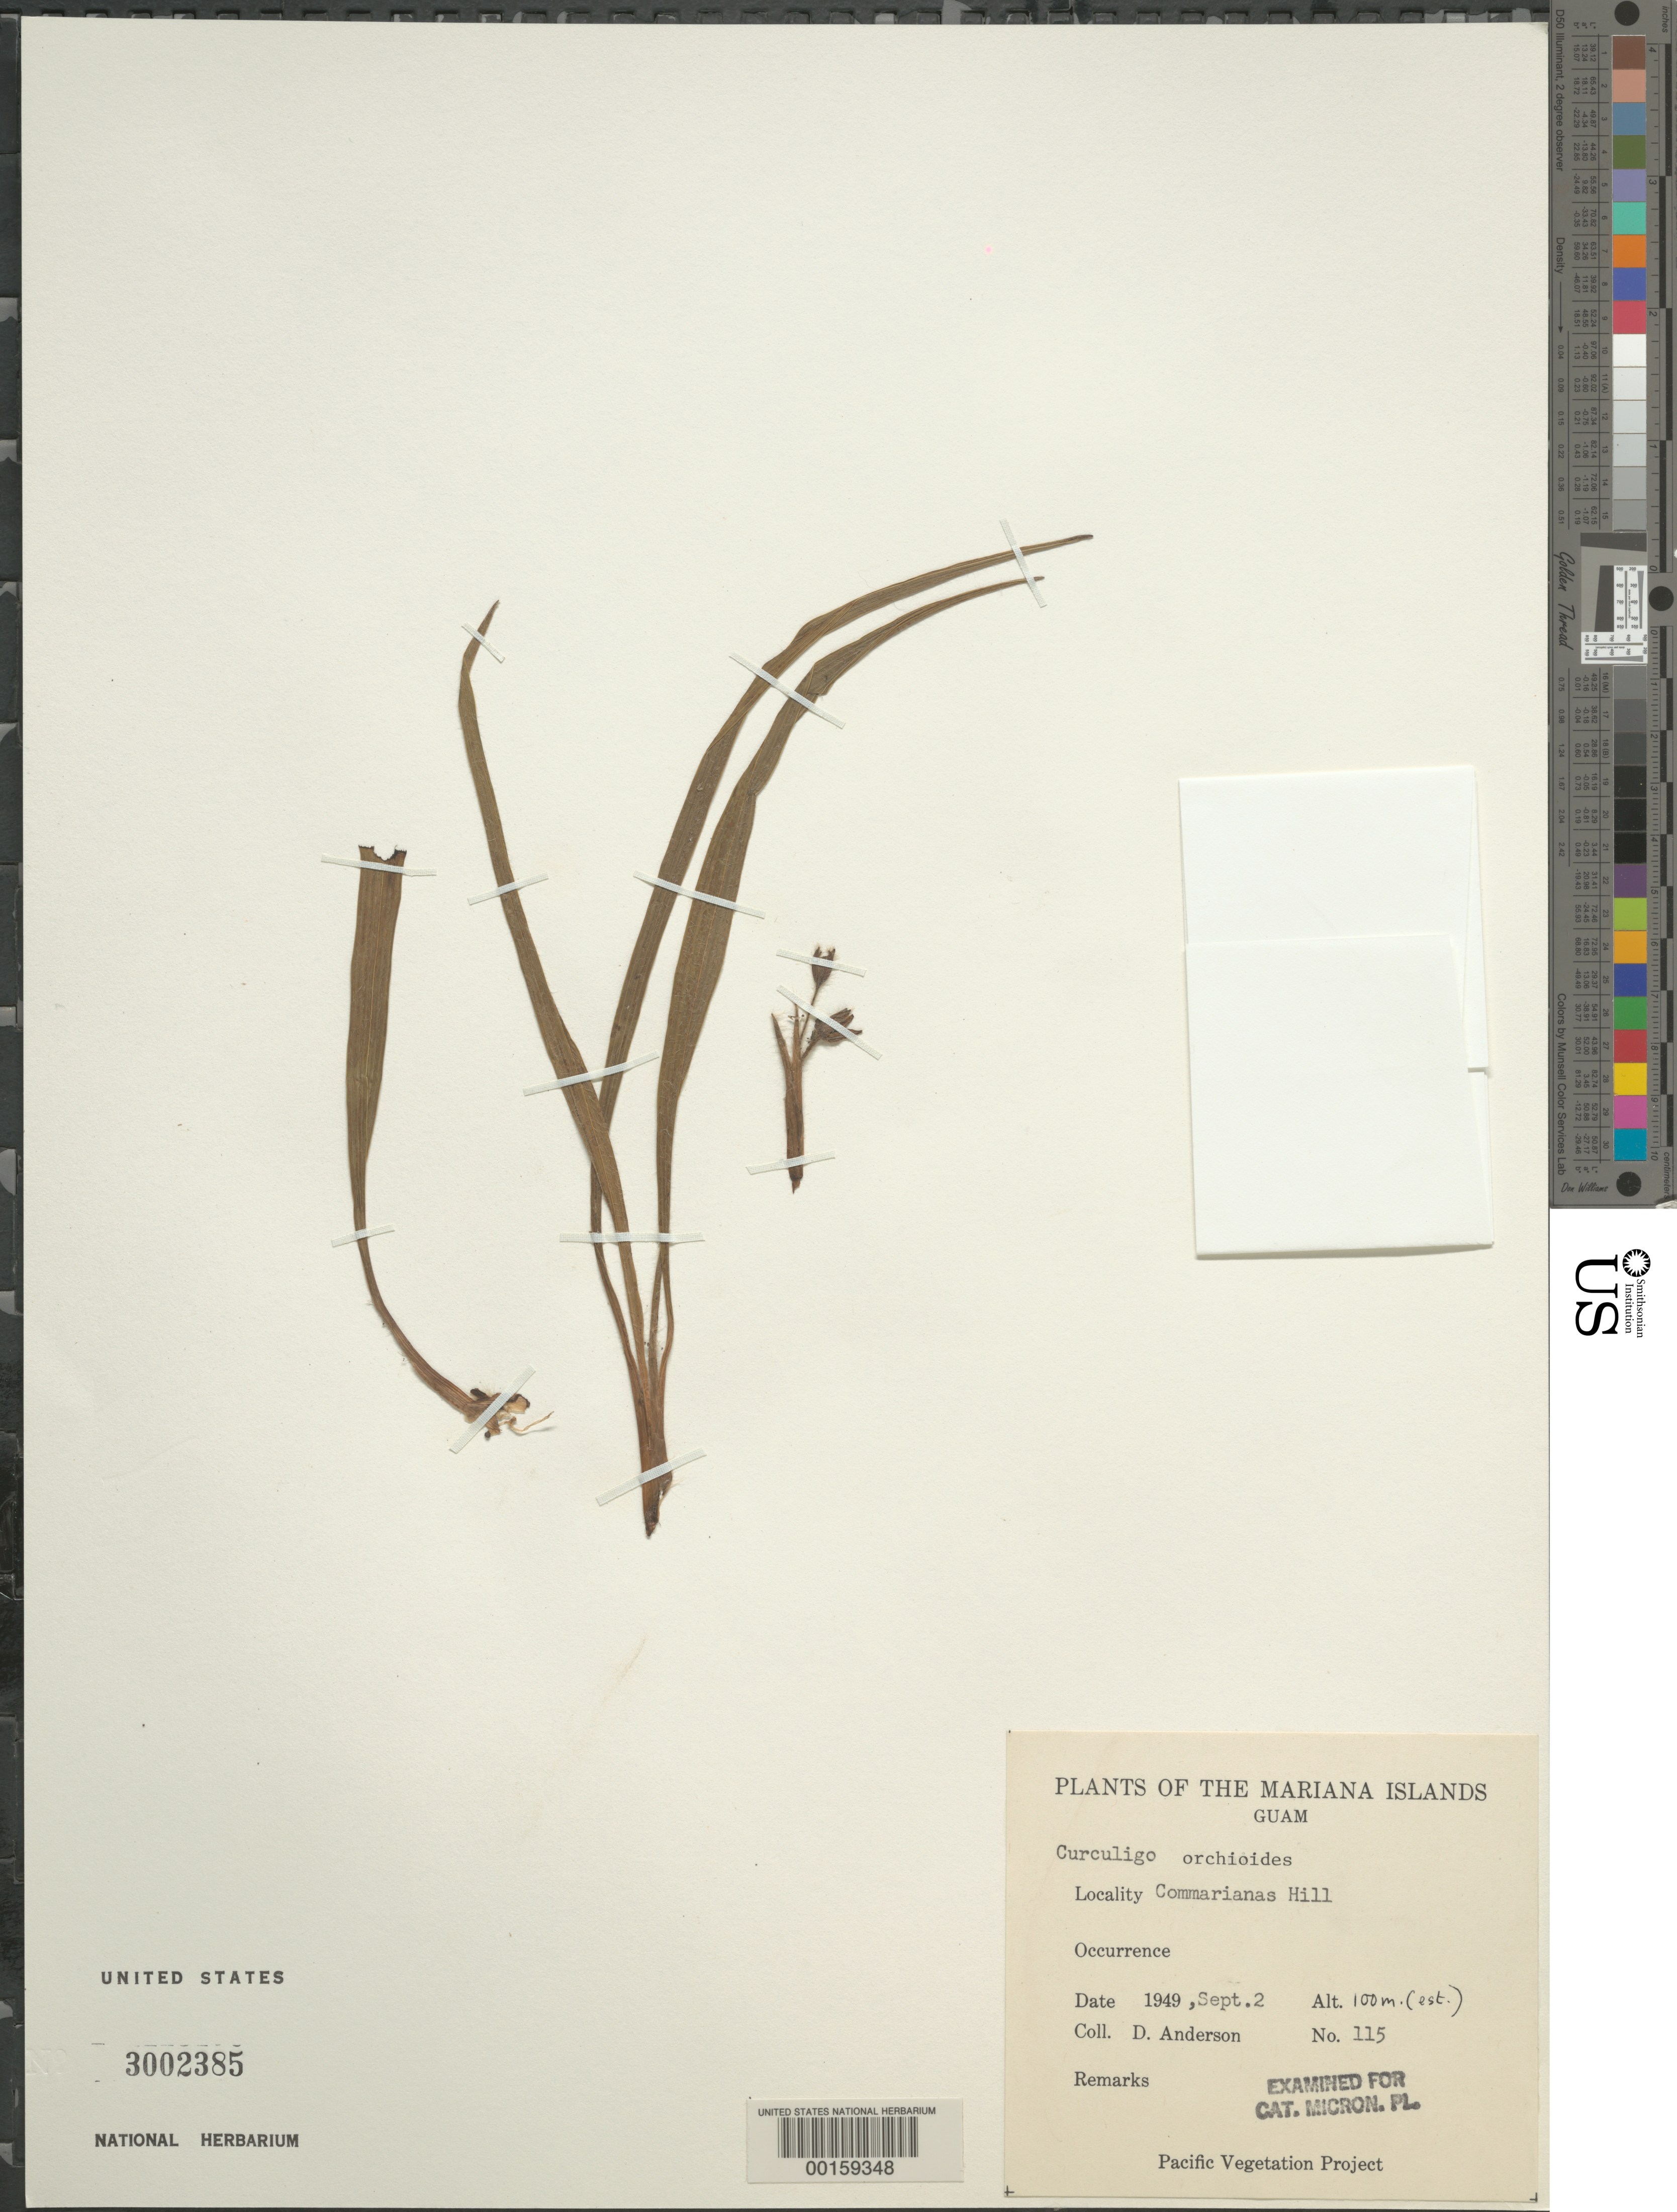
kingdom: Plantae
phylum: Tracheophyta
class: Liliopsida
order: Asparagales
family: Hypoxidaceae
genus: Curculigo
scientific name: Curculigo orchioides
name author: Gaertn.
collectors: D. Anderson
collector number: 115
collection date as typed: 02 Sep 1949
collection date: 1949-09-02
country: Guam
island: Guam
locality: Commarianas hall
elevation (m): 100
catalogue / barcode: US 3002385